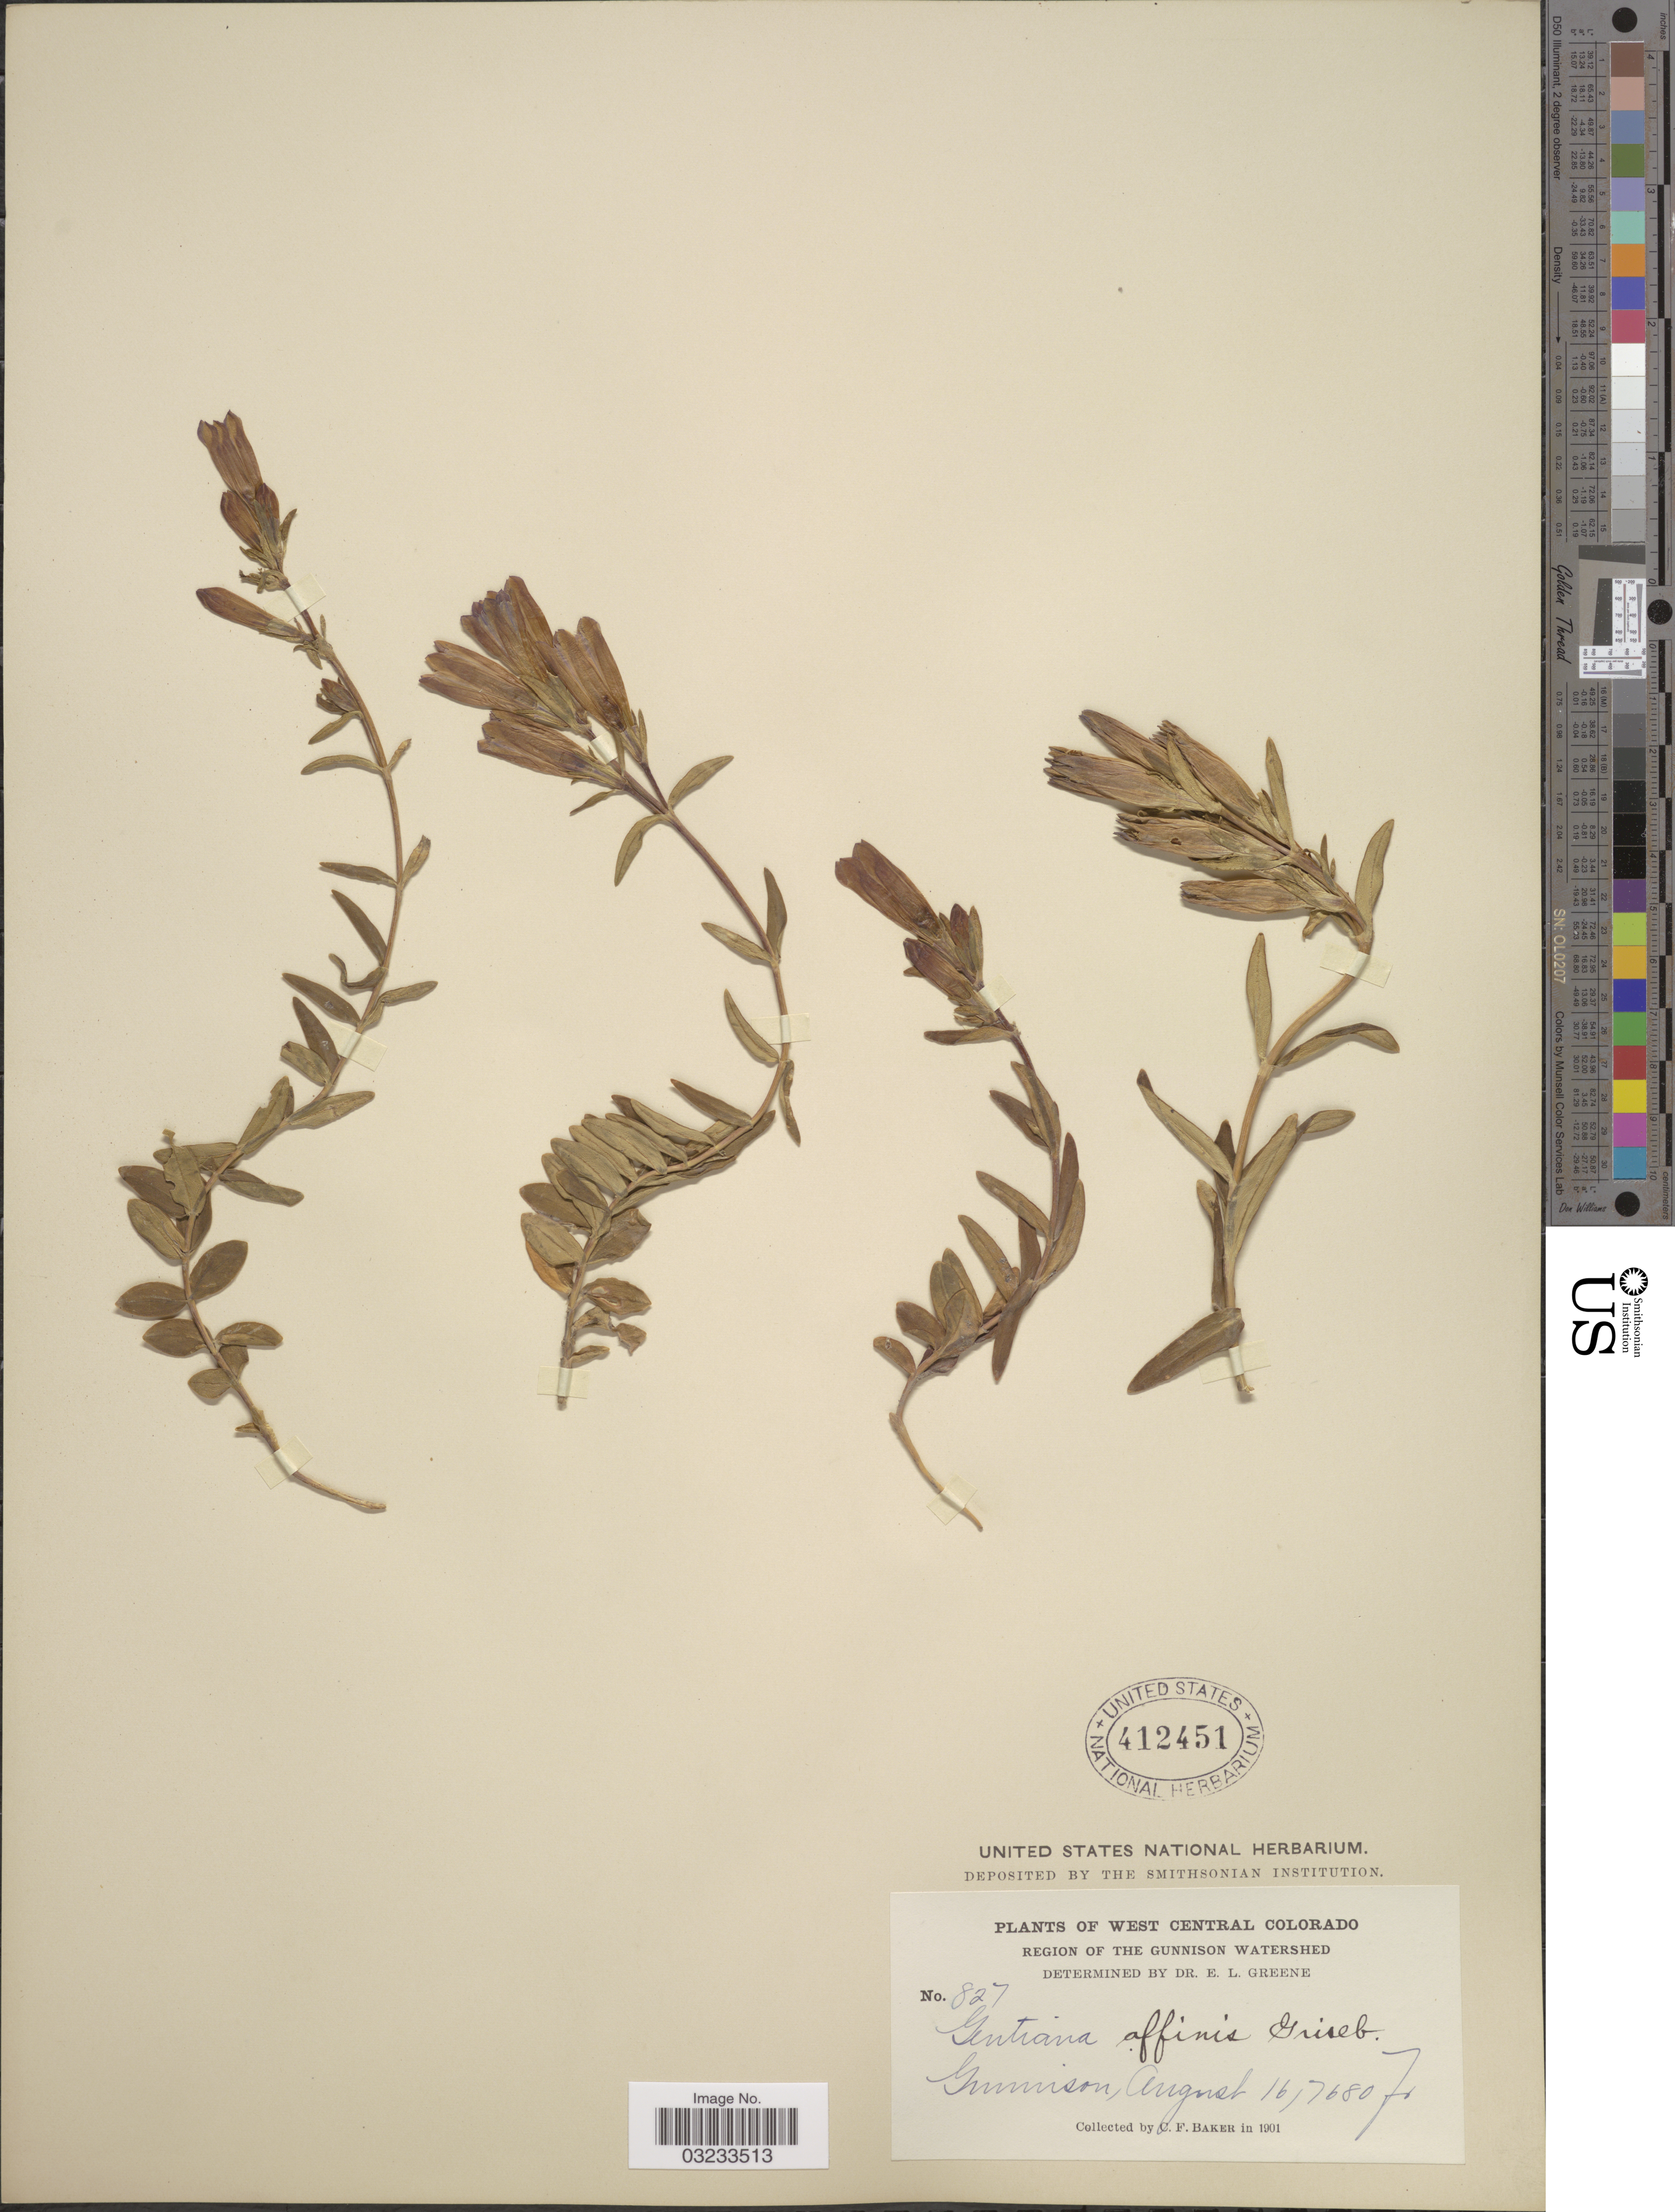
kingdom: Plantae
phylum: Tracheophyta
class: Magnoliopsida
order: Gentianales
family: Gentianaceae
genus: Gentiana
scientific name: Gentiana affinis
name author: Griseb.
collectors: C. F. Baker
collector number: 827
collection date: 1901-08-16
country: United States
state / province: Colorado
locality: West Central Colorado. Region of the Gunnison Watershed. Gunnison.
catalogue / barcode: US 412451